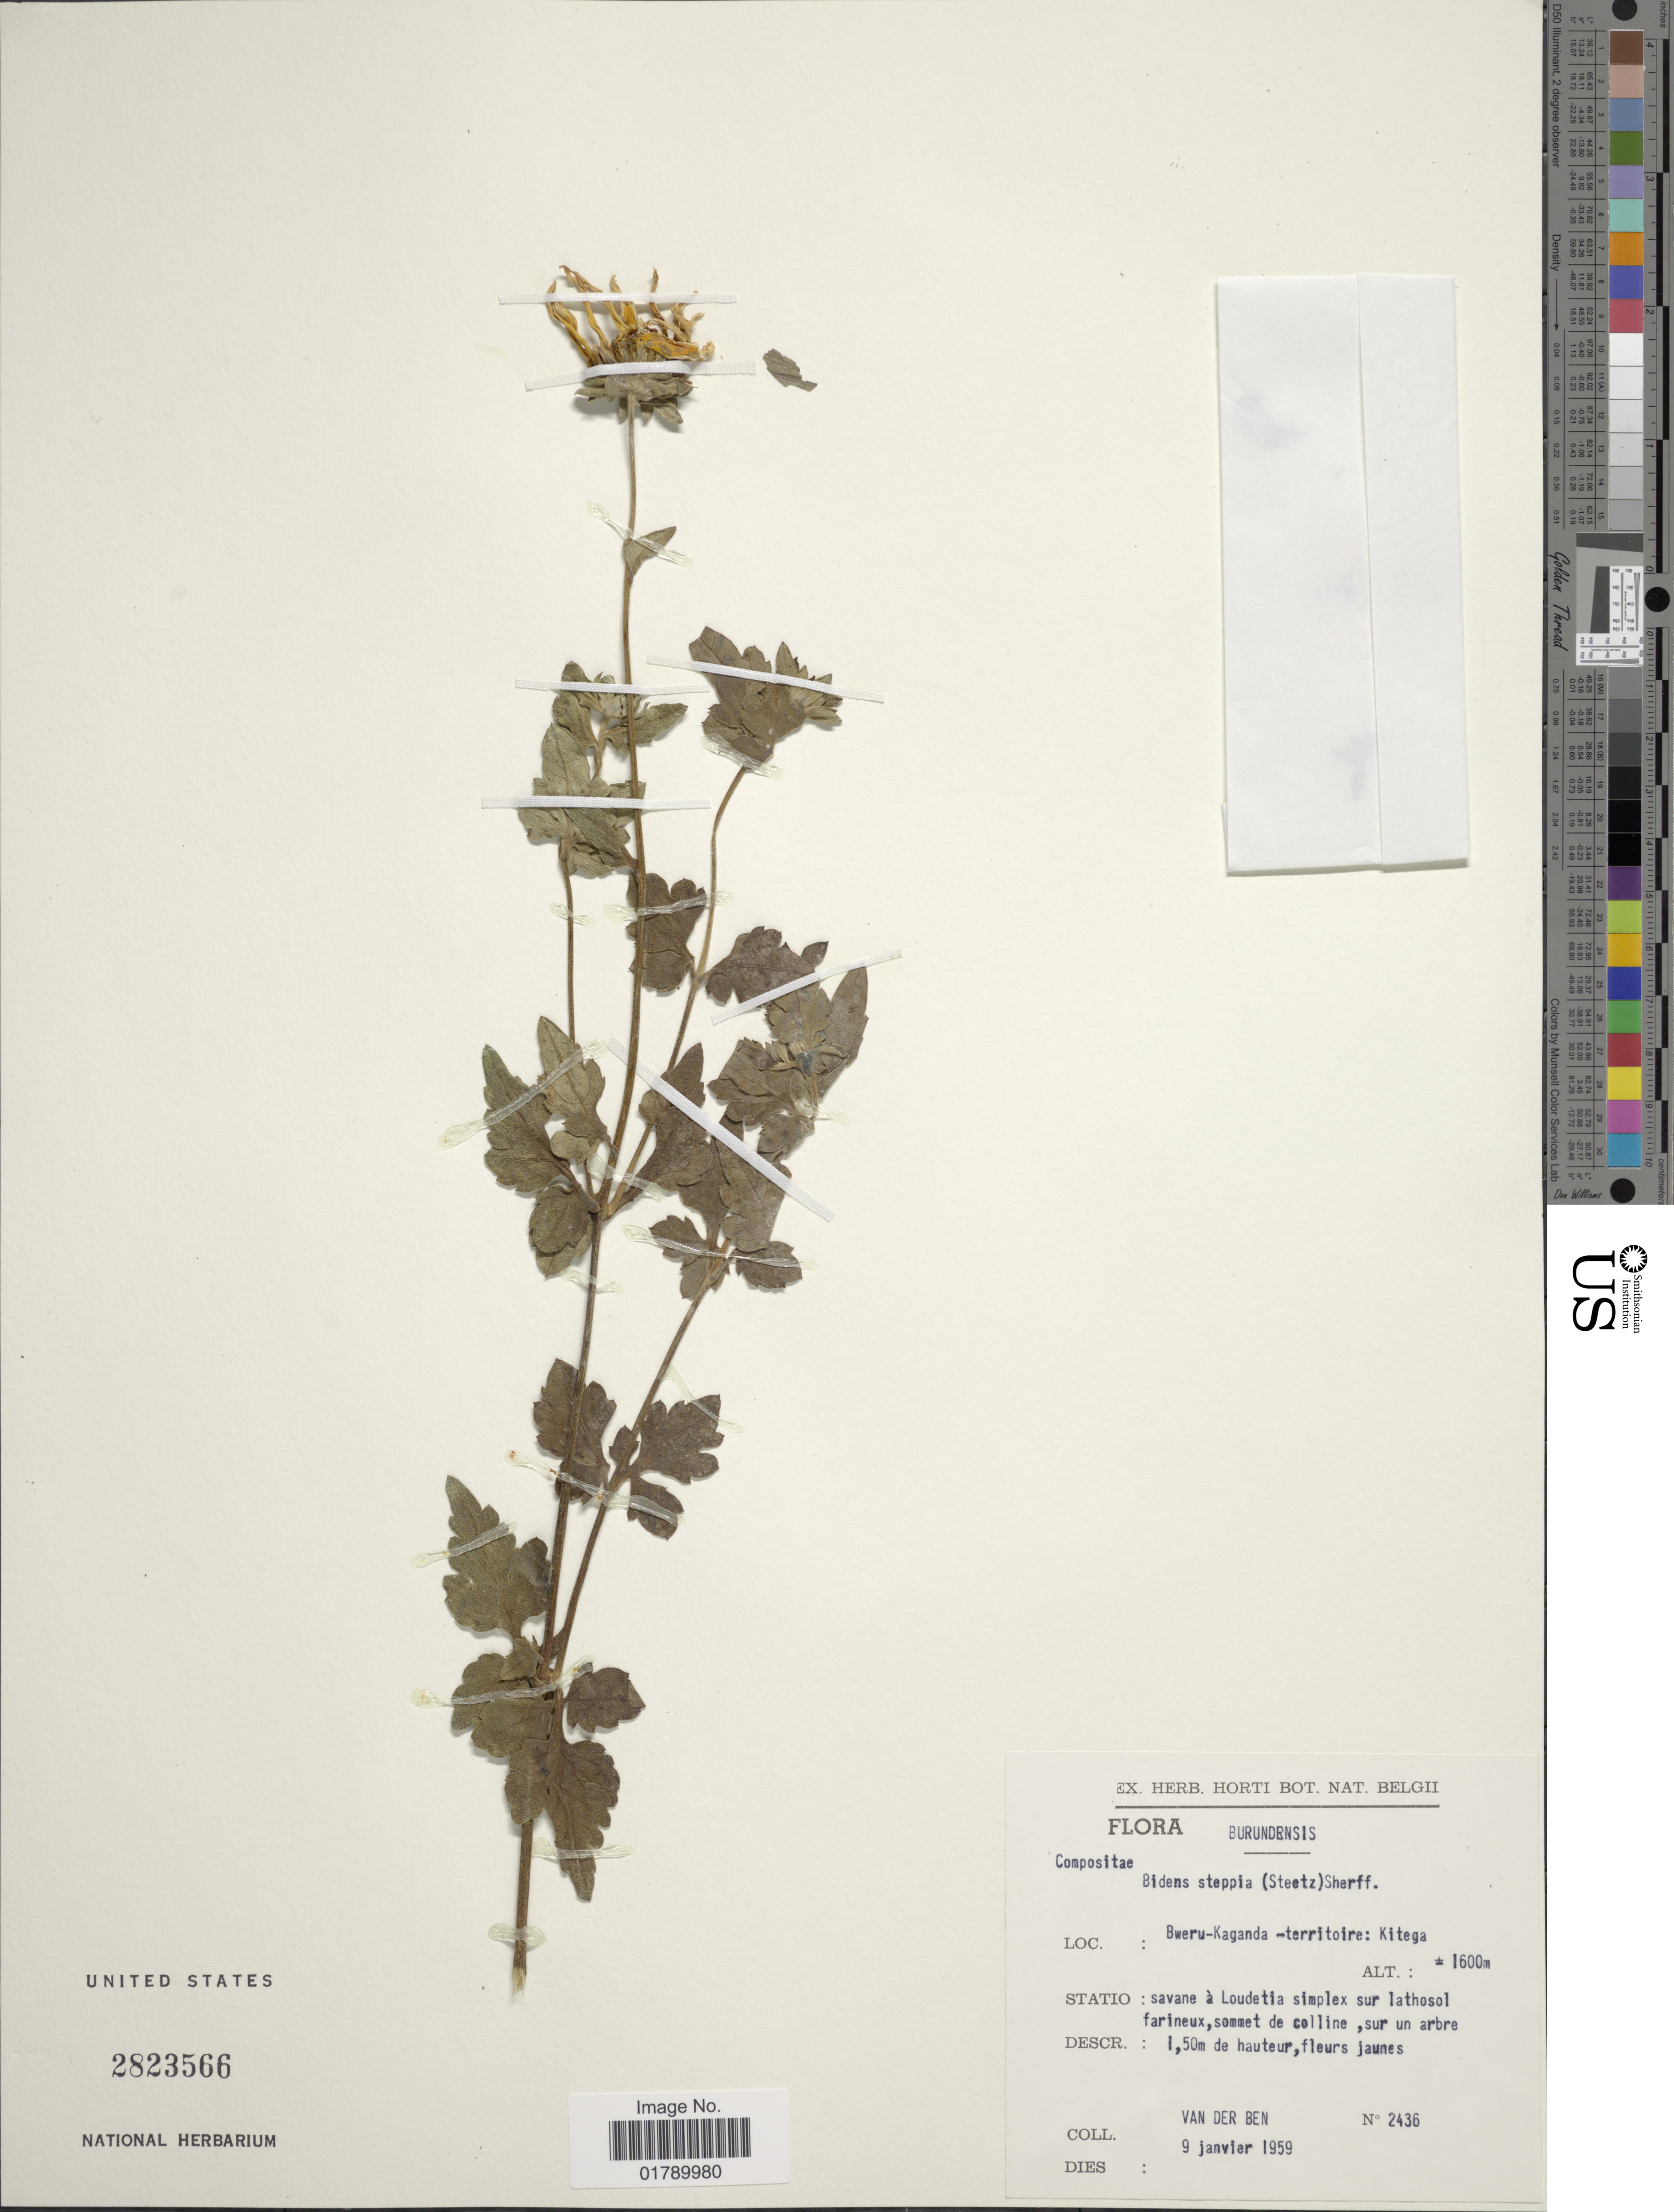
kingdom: Plantae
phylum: Tracheophyta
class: Magnoliopsida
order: Asterales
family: Asteraceae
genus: Bidens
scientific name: Bidens steppia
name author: (Steetz) Sherff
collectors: D. Van Der Ben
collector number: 2436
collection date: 1959-01-09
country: Burundi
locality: Burundensis, Bweru-Kaganda-territoire: Kitega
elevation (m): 1600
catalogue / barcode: US 2823566